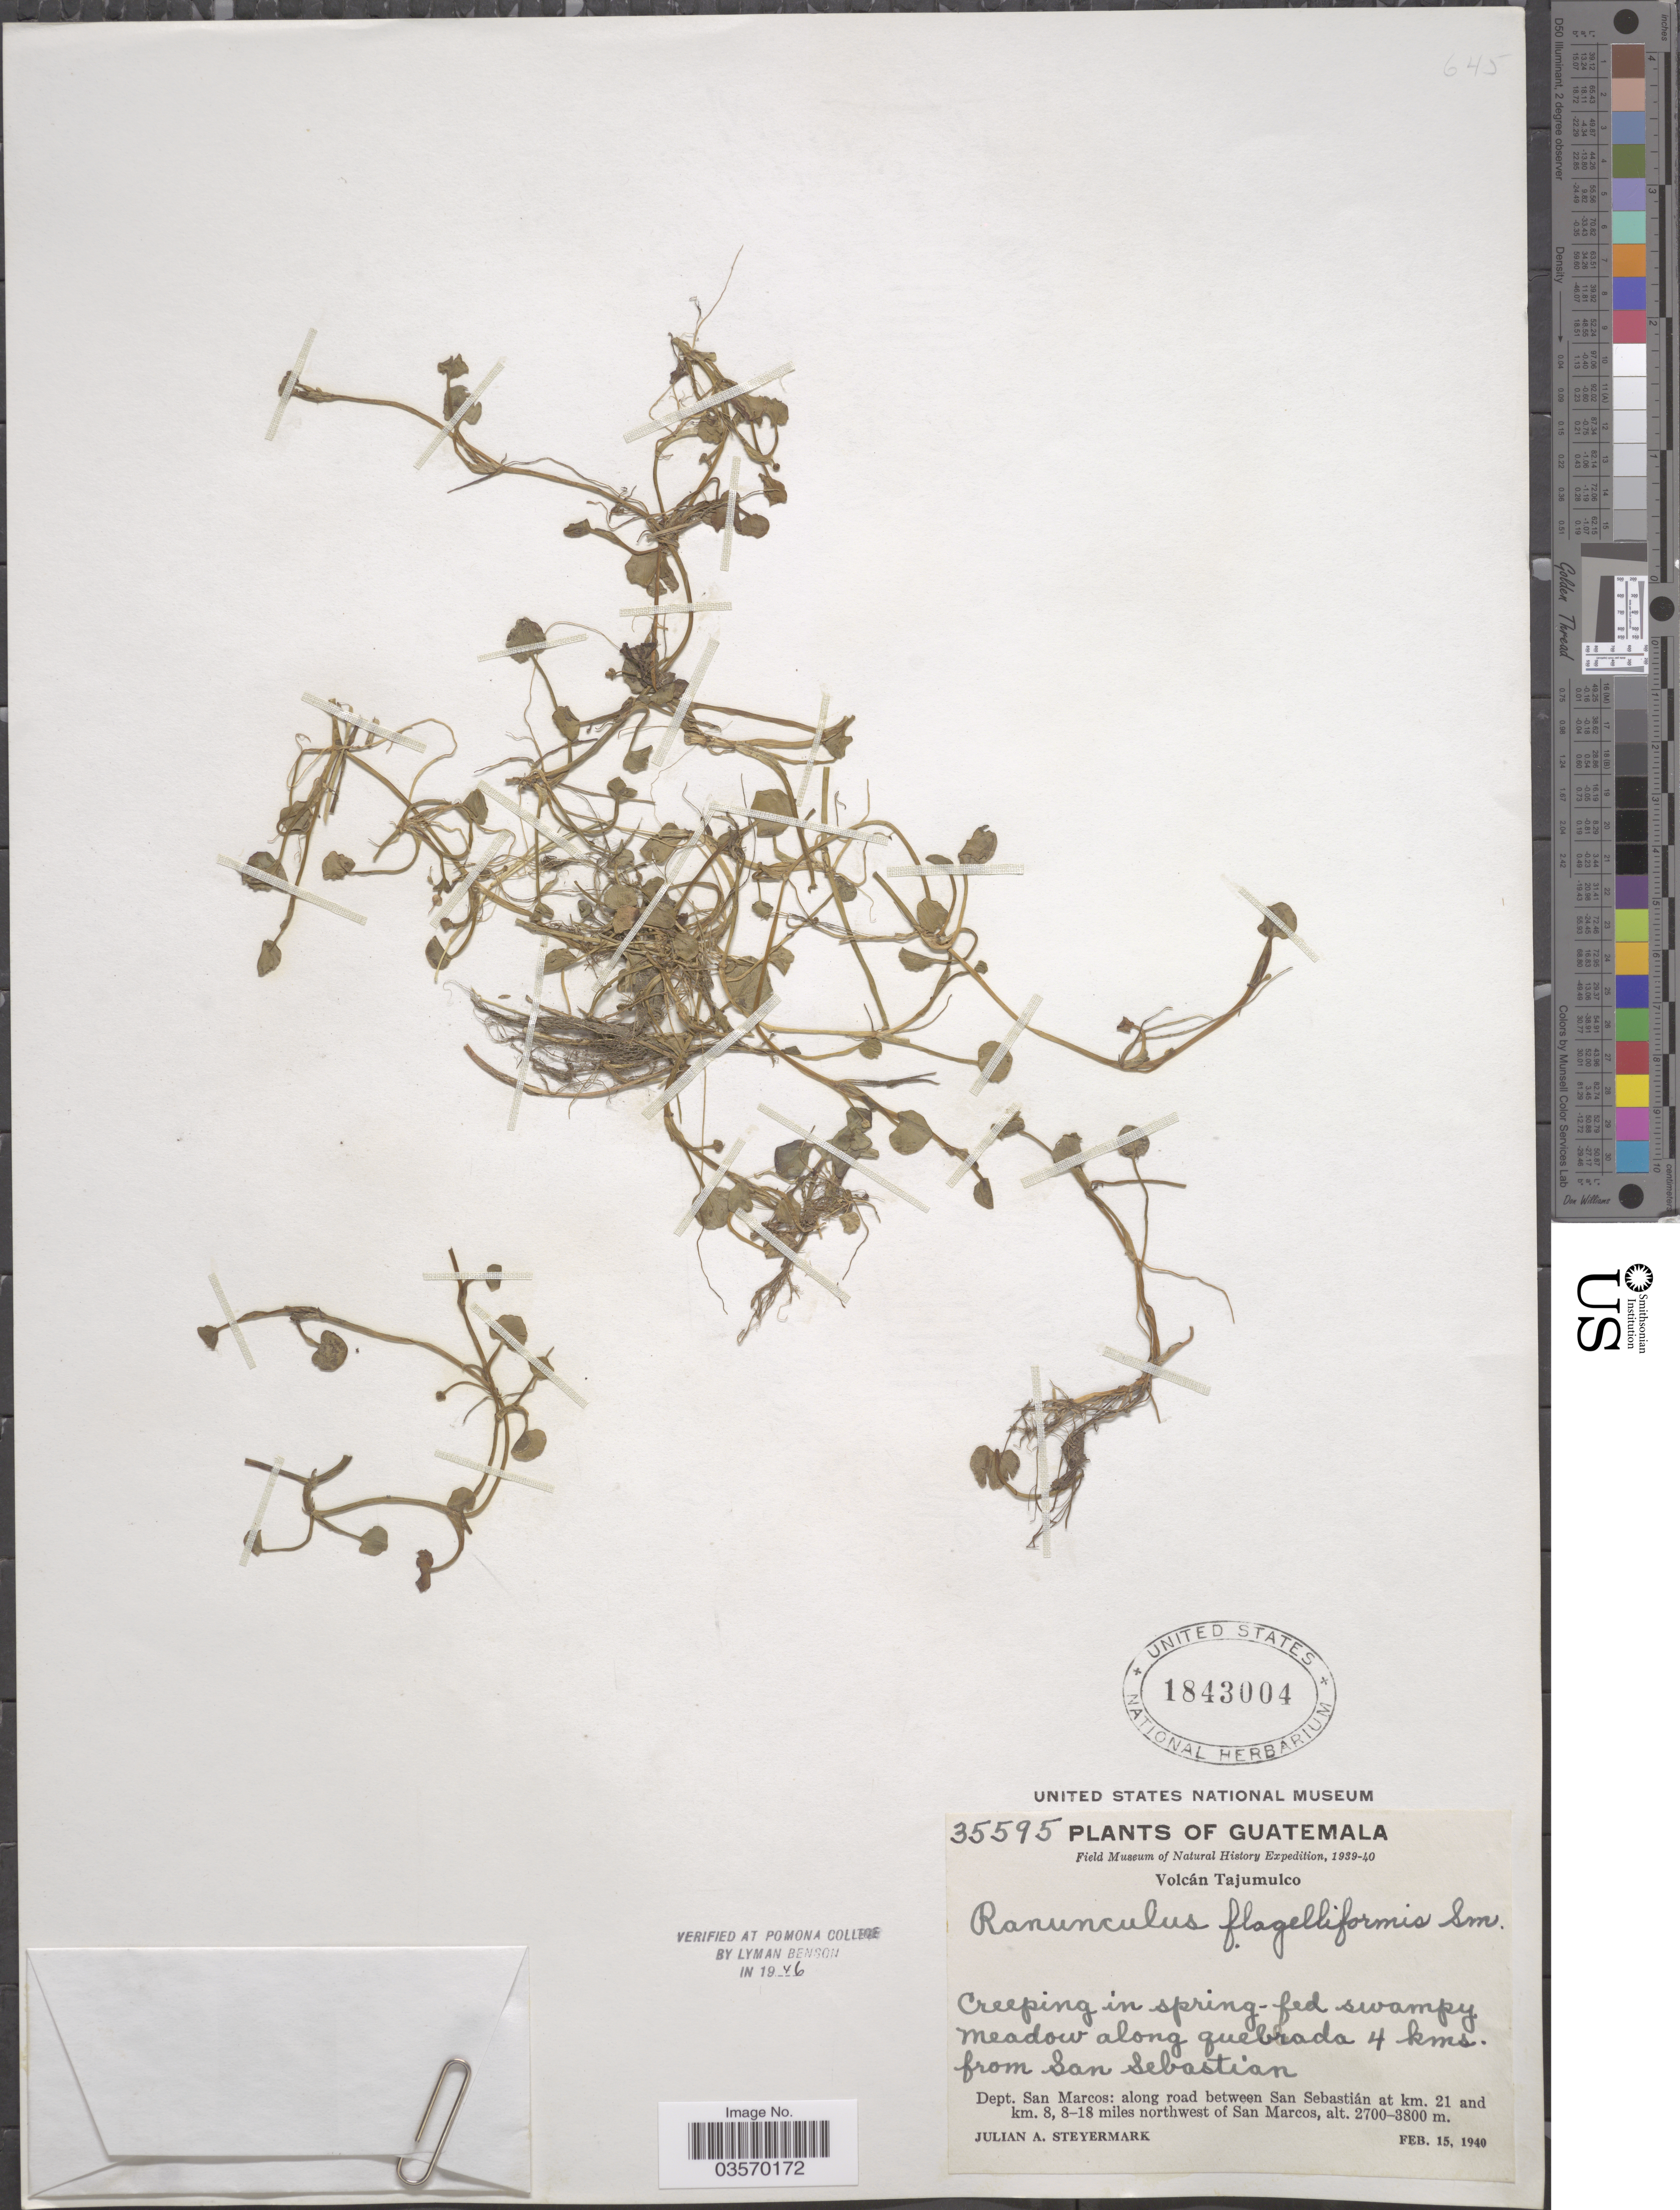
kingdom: Plantae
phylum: Tracheophyta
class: Magnoliopsida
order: Ranunculales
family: Ranunculaceae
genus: Ranunculus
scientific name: Ranunculus flagelliformis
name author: Sm.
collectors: J. Steyermark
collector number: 35595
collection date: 1940-02-15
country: Guatemala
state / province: San Marcos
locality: Volcán Tajumulco. Meadow along quebrada 4 kms. from San Sebastian. Dept. San Marcos: along road between San Sebastián at km. 21 and km. 8, 8-18 miles northwest of San Marcos.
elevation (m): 2700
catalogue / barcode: US 1843004